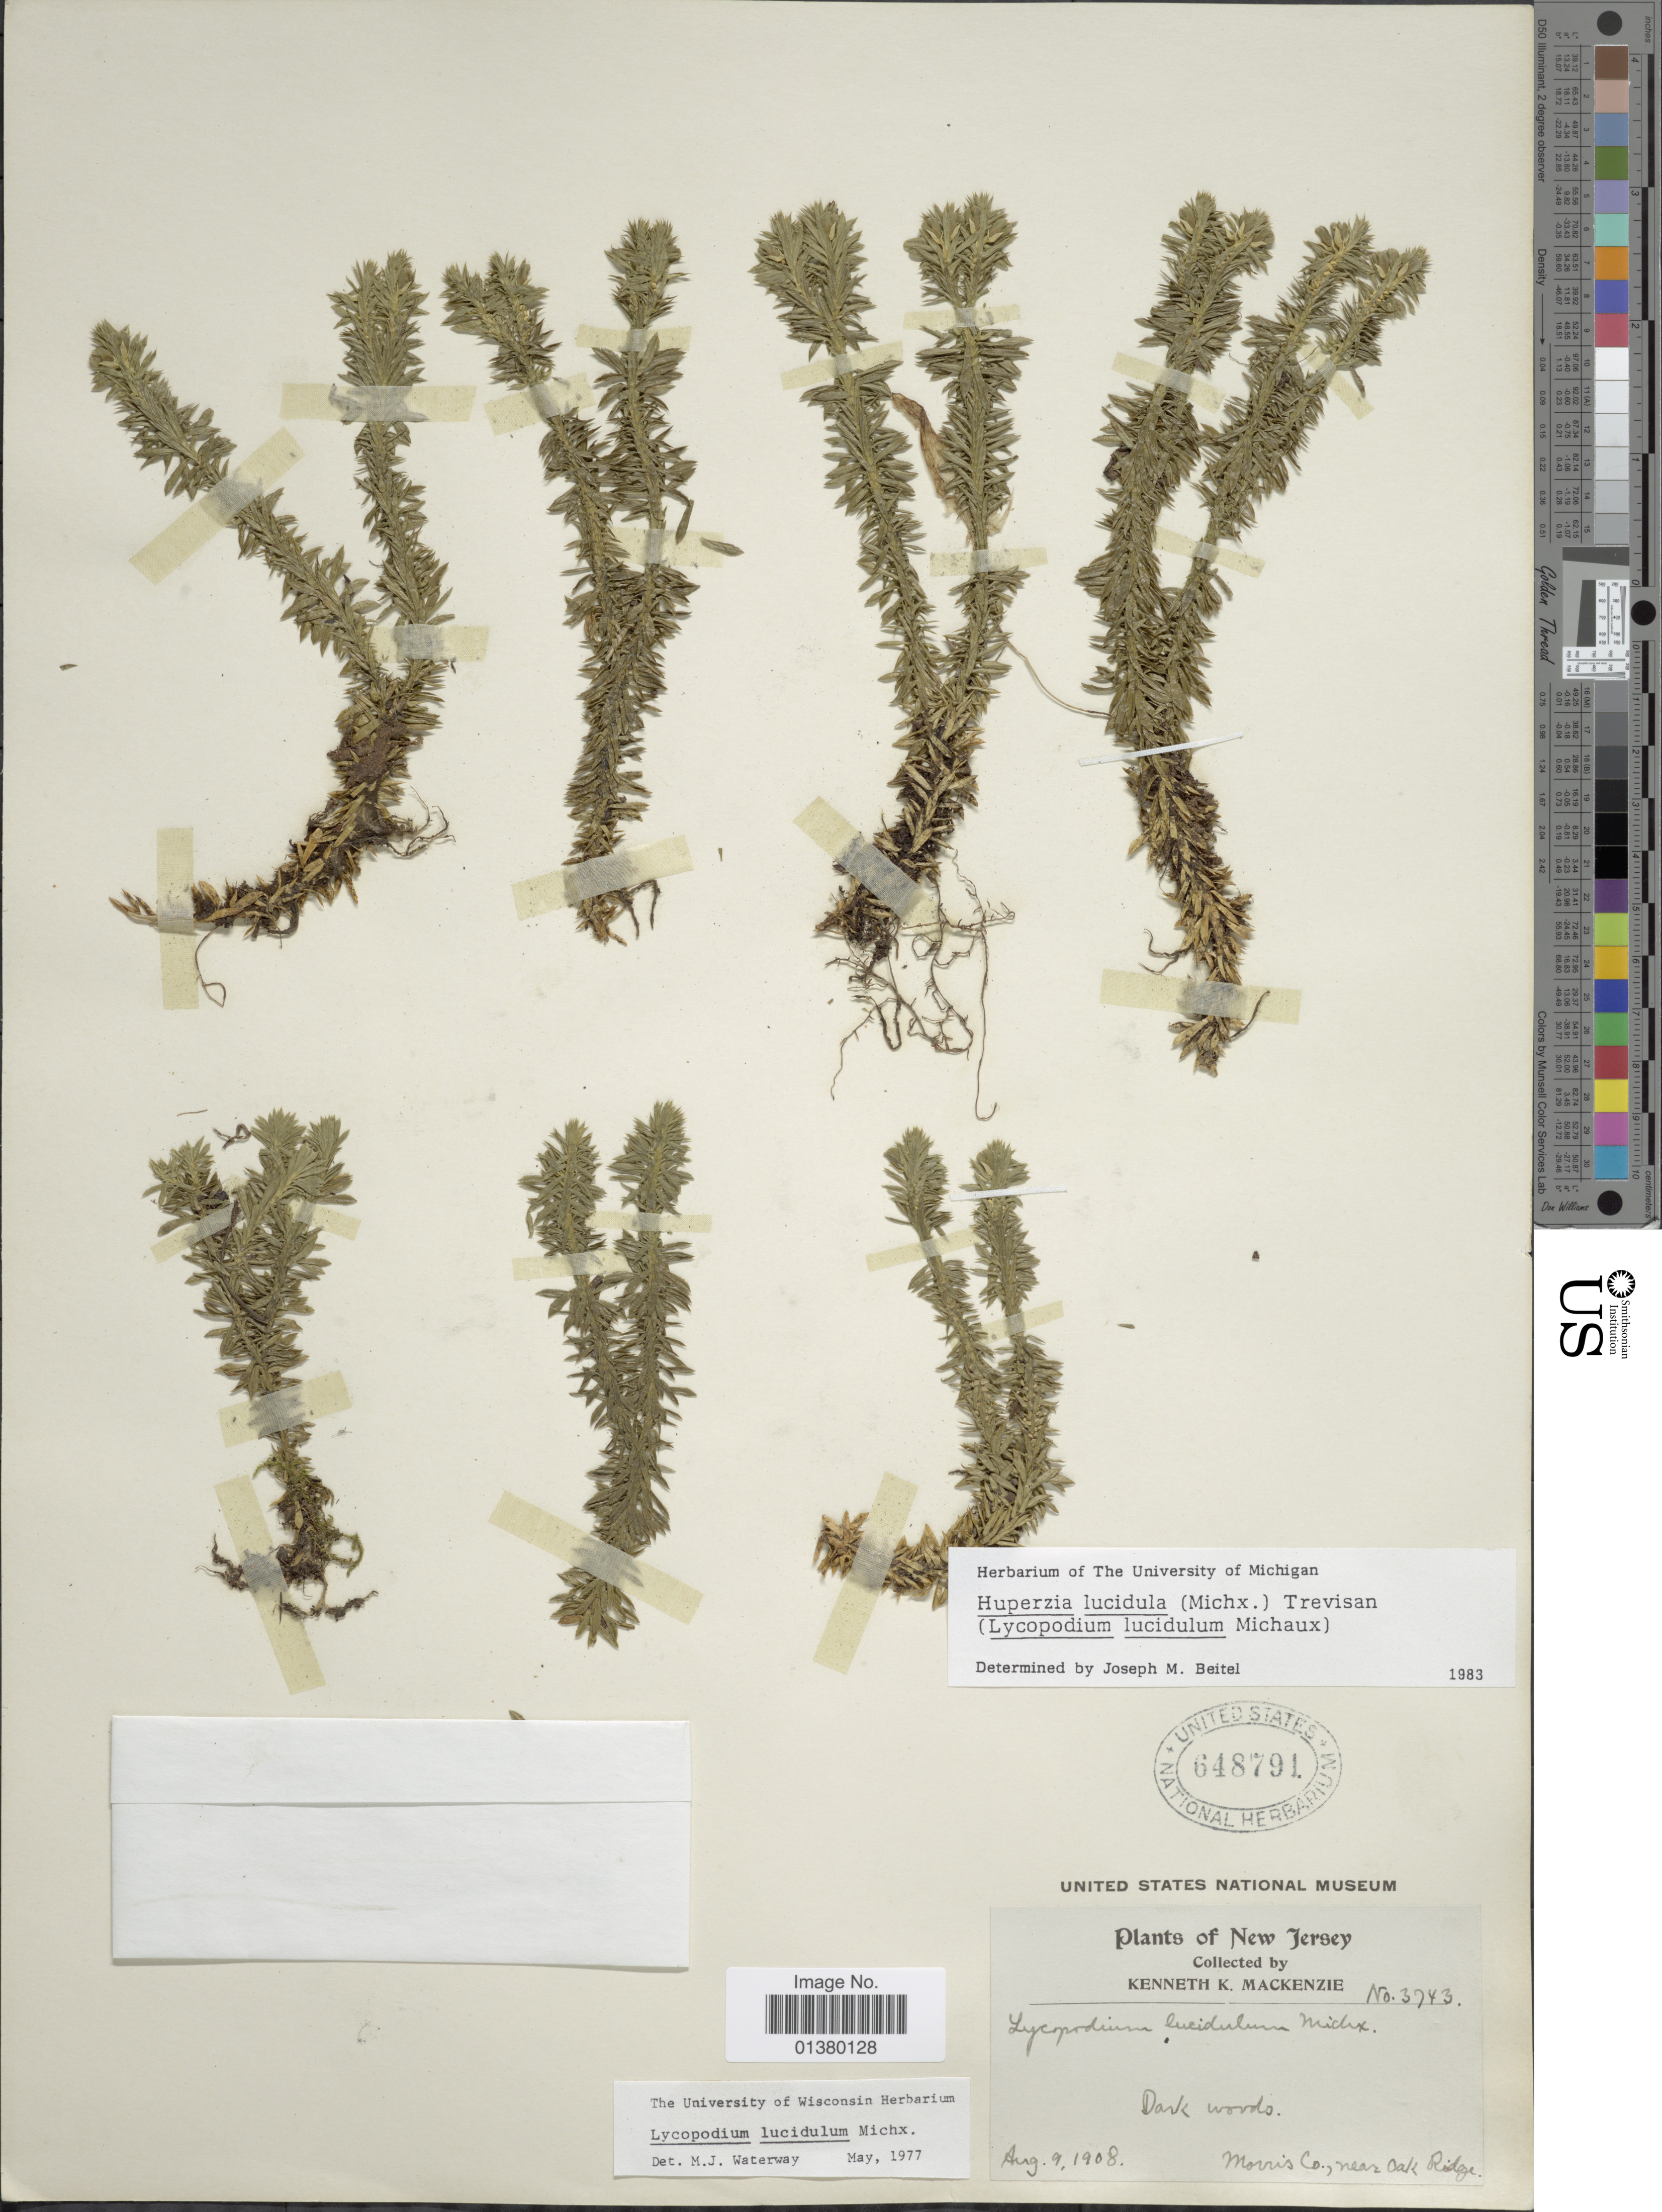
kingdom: Plantae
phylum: Tracheophyta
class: Lycopodiopsida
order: Lycopodiales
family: Lycopodiaceae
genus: Huperzia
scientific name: Huperzia lucidula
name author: (Michx.) Trevis.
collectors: K. K. Mackenzie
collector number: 3743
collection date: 1908-08-09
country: United States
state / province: New Jersey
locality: Dark woods, Mavis Co., near Oak Ridge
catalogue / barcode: US 648791